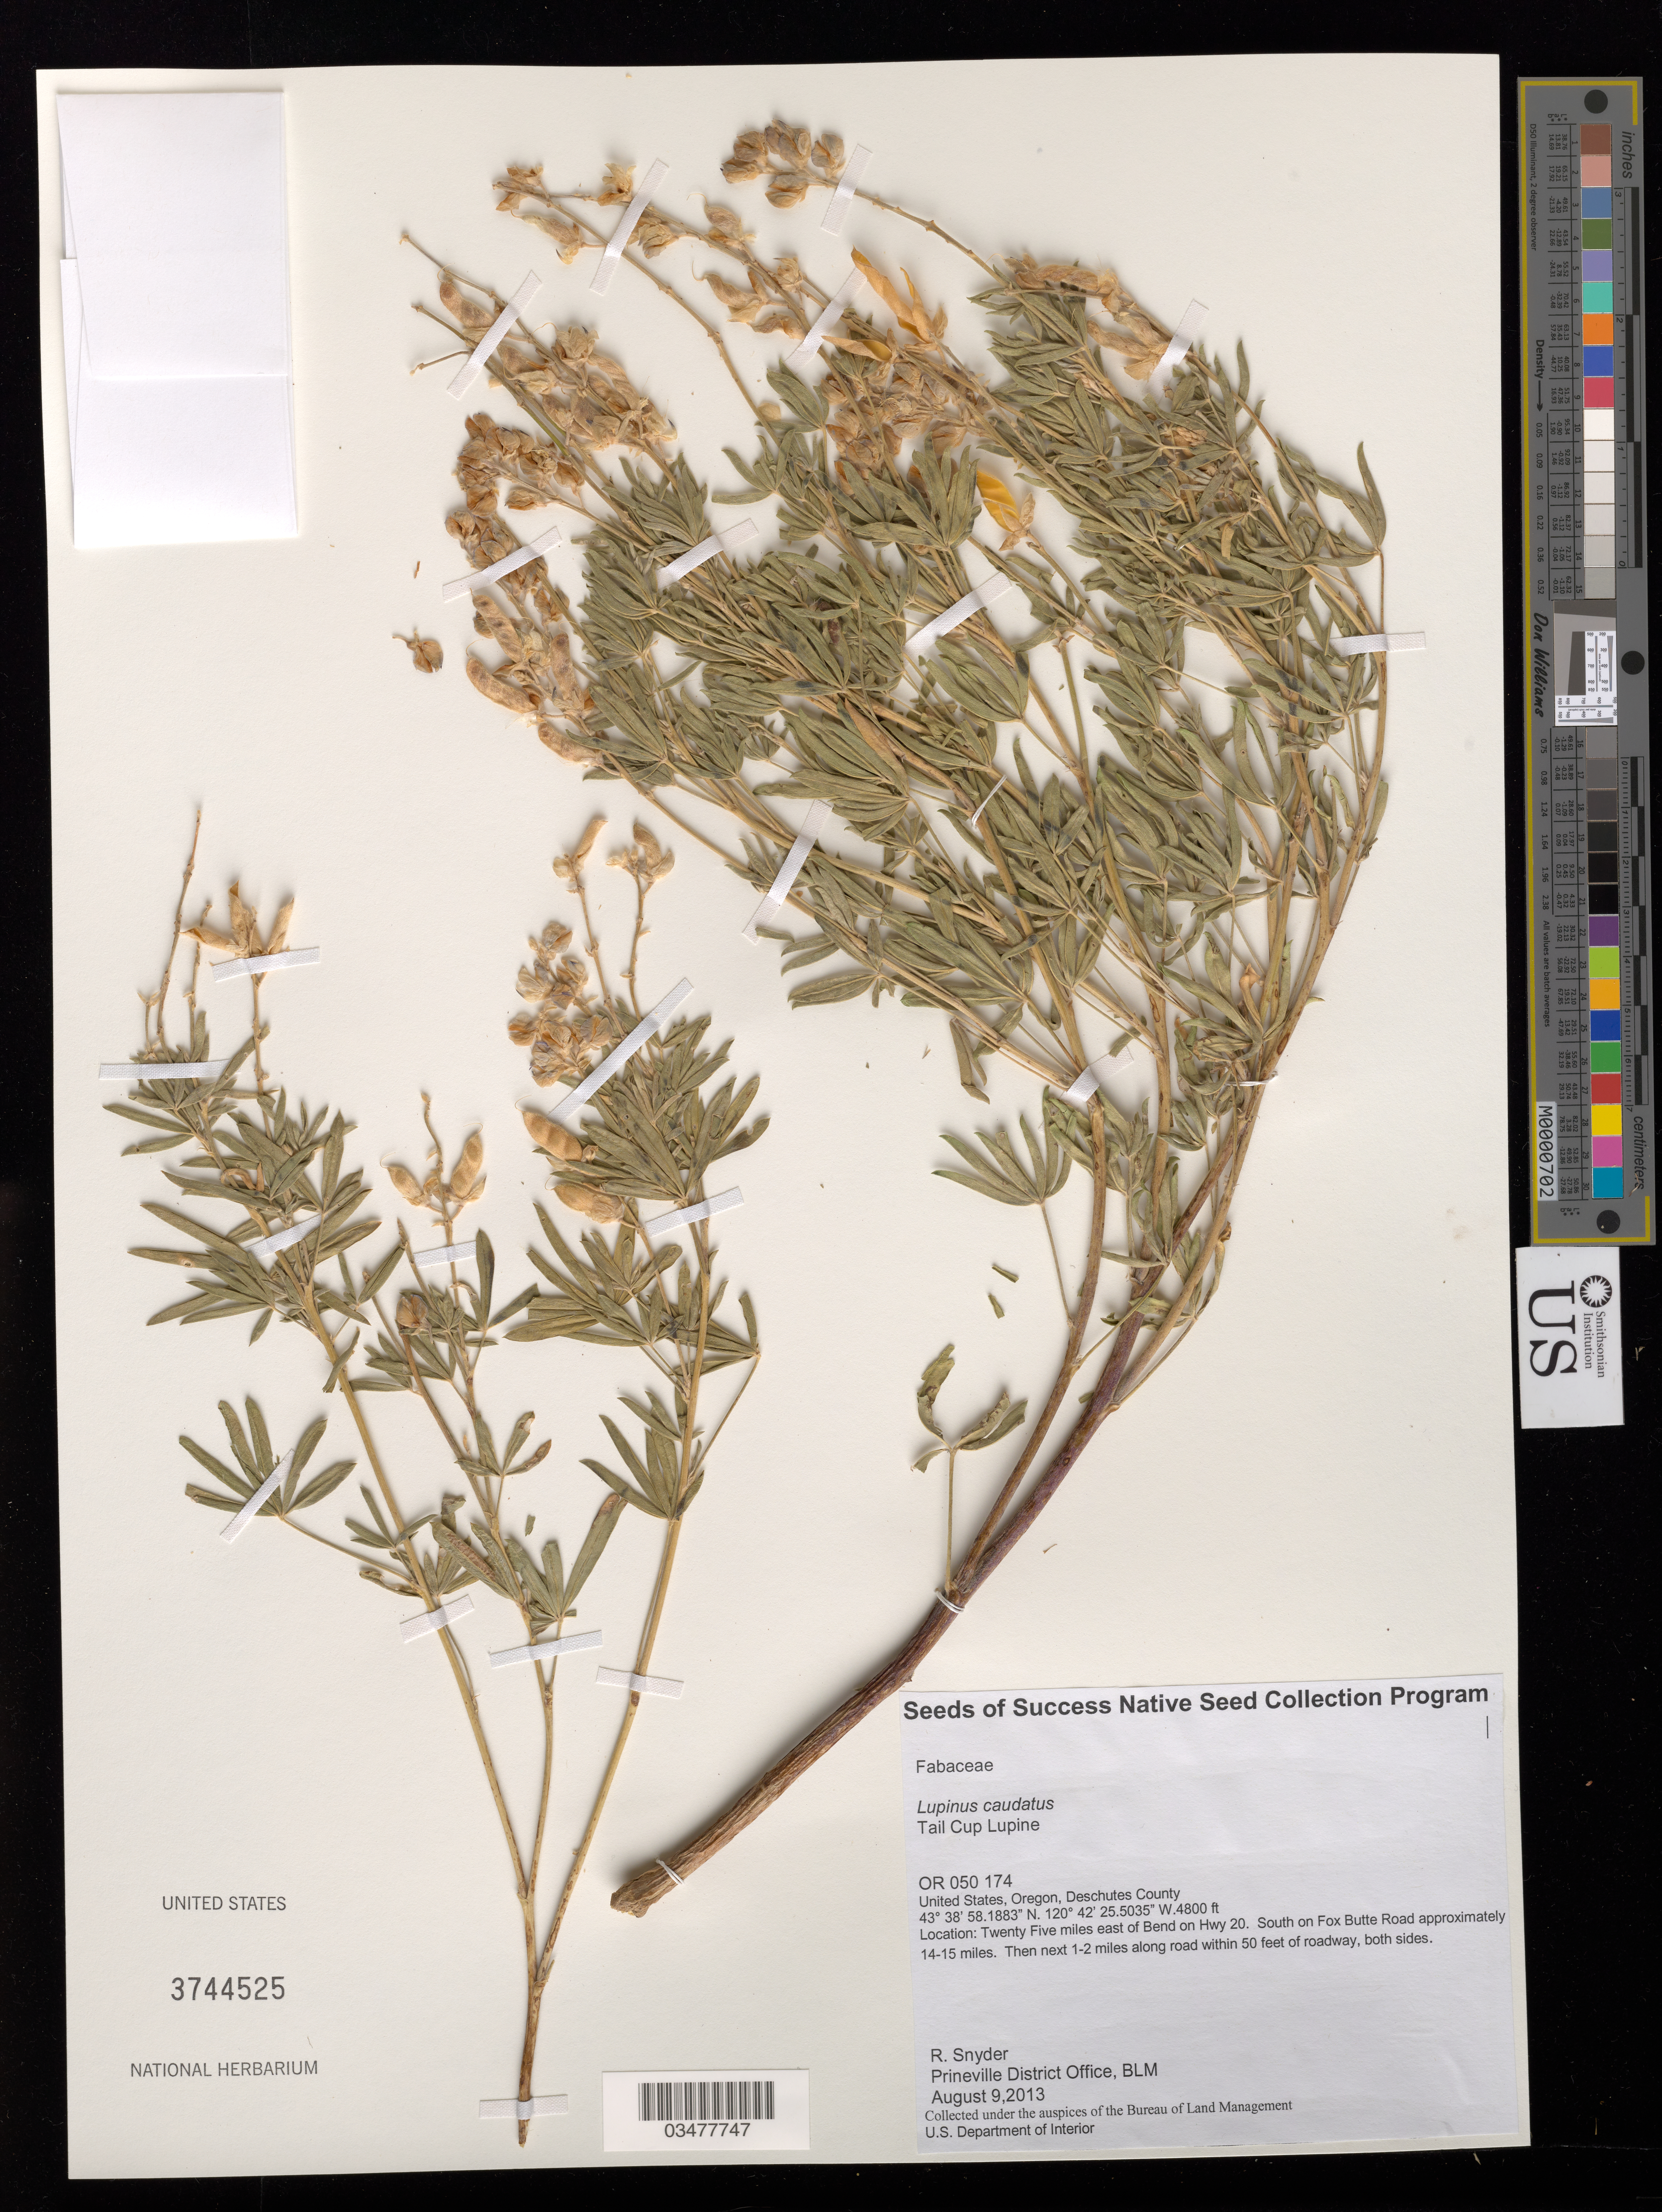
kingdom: Plantae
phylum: Tracheophyta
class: Magnoliopsida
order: Fabales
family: Fabaceae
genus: Lupinus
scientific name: Lupinus caudatus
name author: Kellogg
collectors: R. Snyder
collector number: OR 050 174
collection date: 2013-08-09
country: United States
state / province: Oregon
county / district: Deschutes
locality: Approx. 14-15 mi. S on Fox Butte Road.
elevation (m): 1463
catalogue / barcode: US 3744525